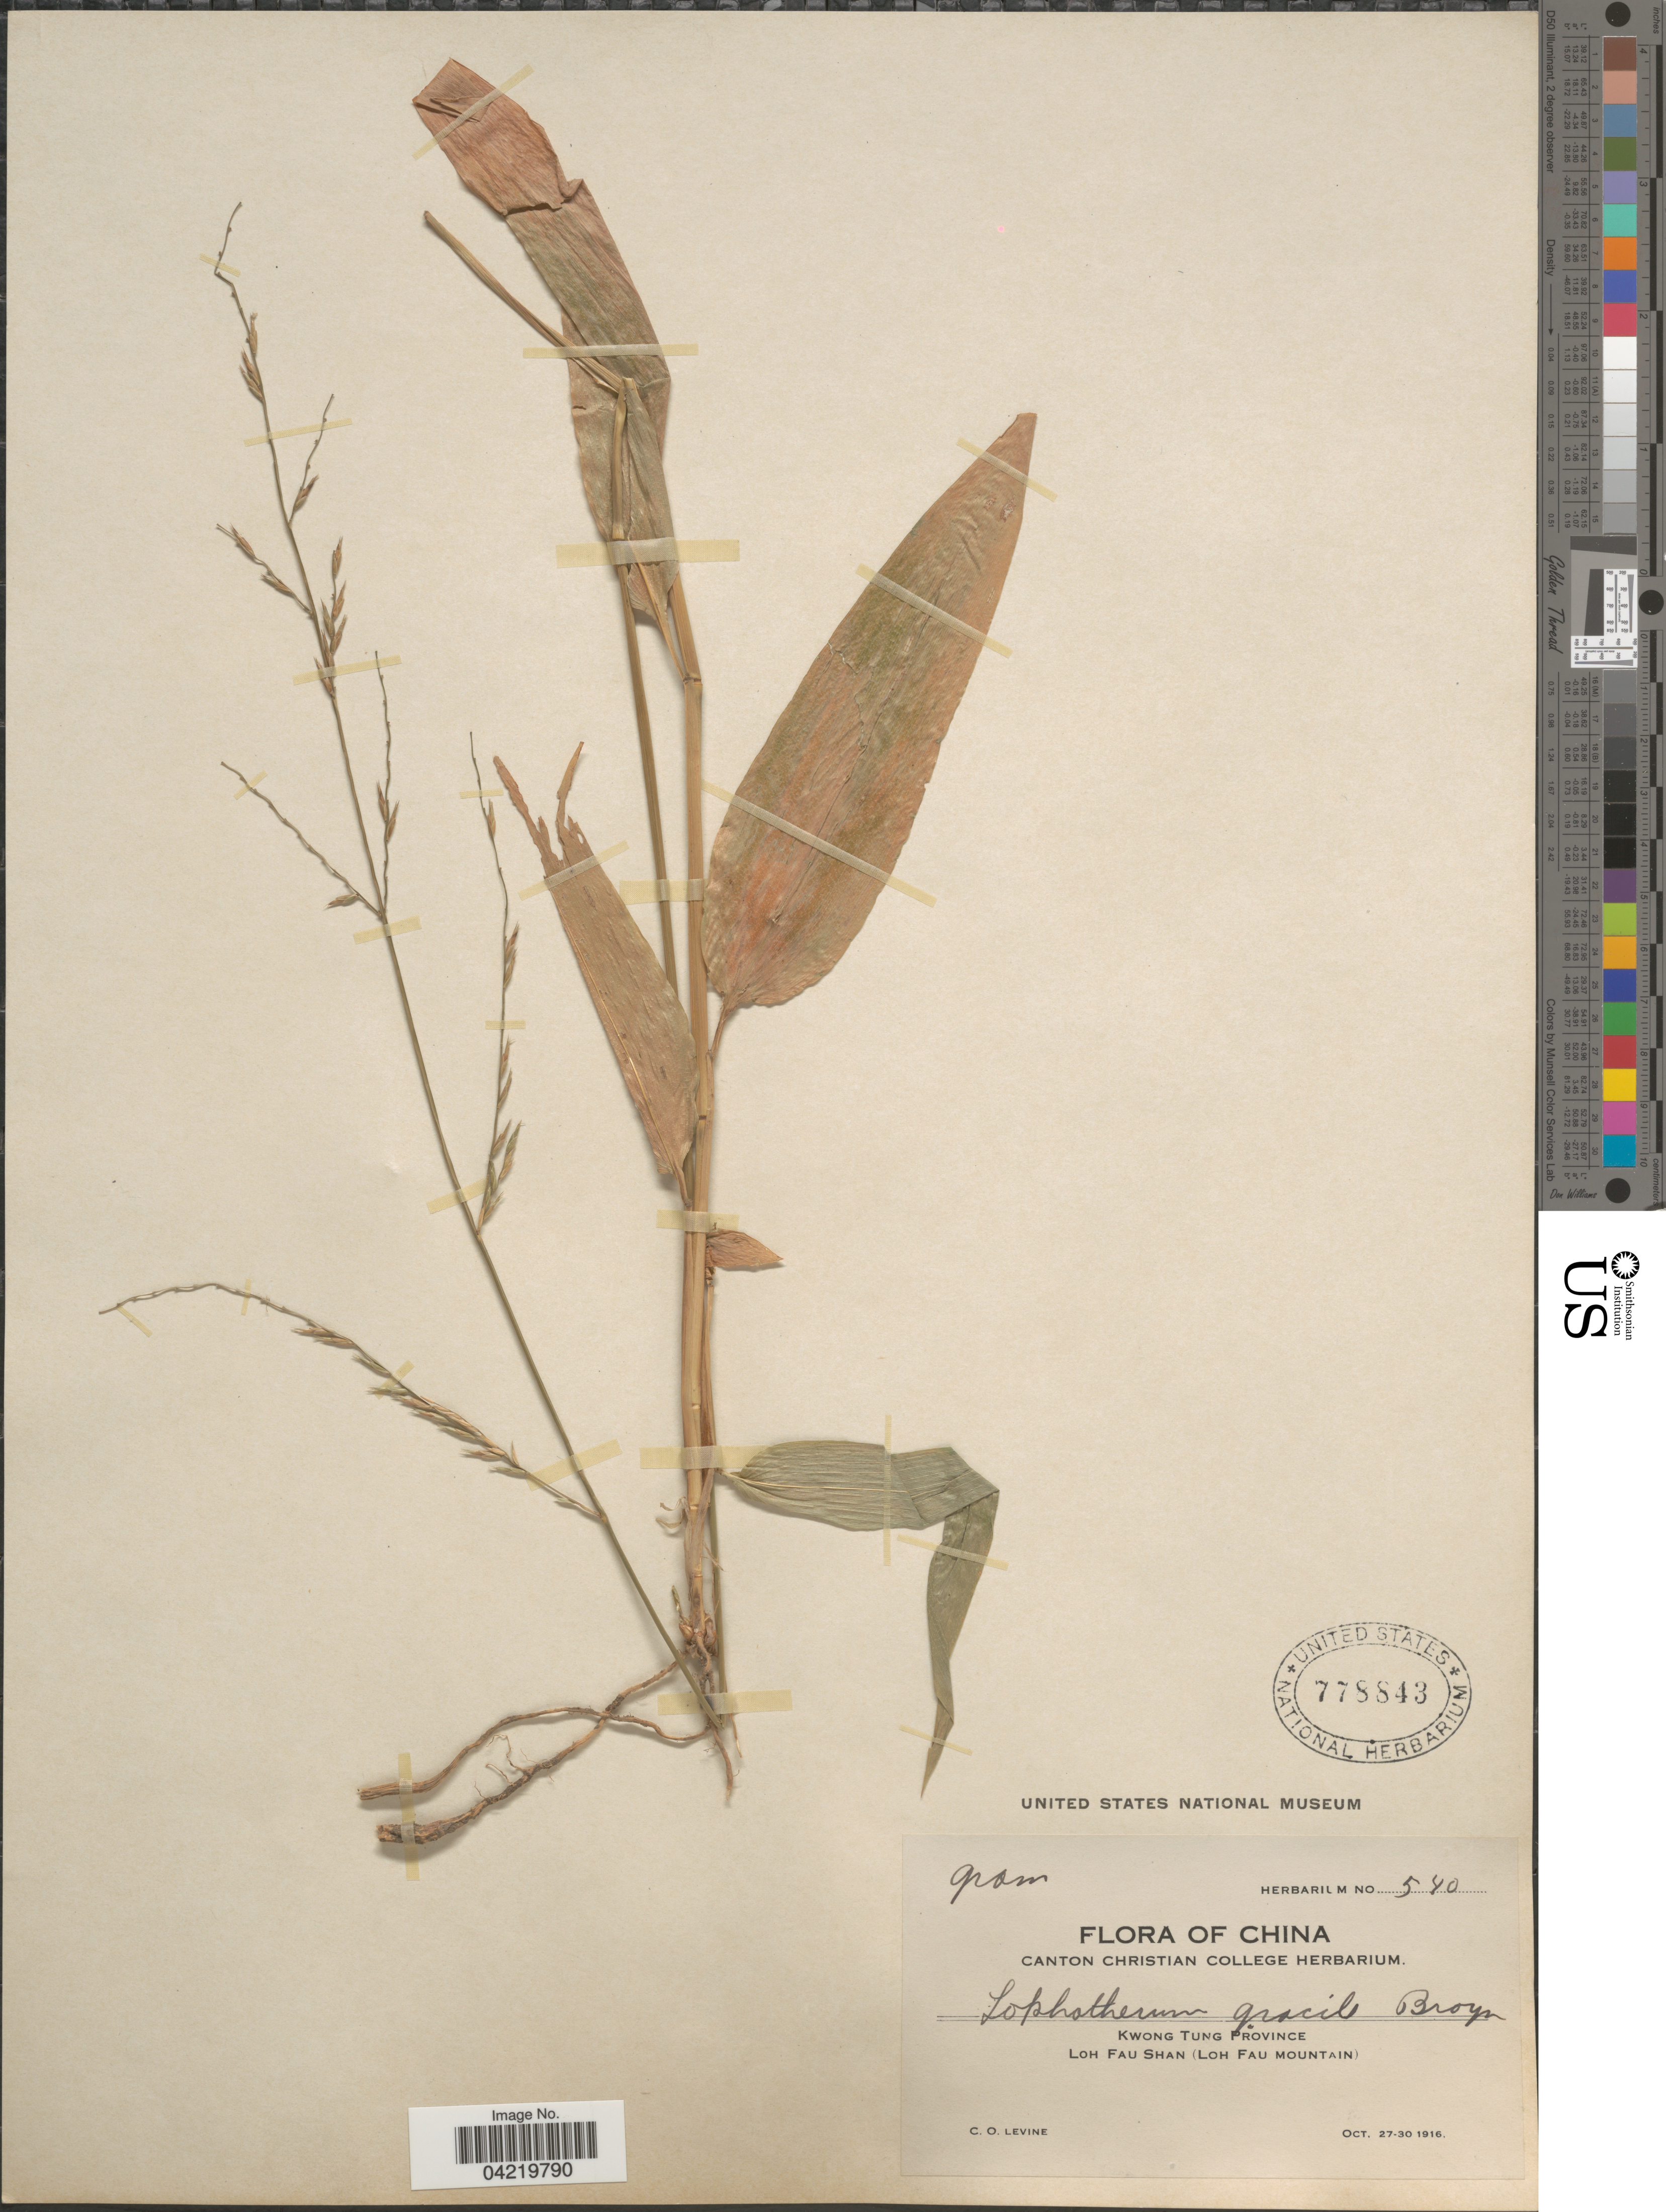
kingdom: Plantae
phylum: Tracheophyta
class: Liliopsida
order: Poales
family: Poaceae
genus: Lophatherum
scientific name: Lophatherum gracile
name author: Brongn.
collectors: C. O. Levine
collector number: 540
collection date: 1916-10-27/1916-10-30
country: China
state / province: Guangdong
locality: Kwong Tung Province. Loh Fau Shan (Loh Fau mountain).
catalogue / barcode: US 778843